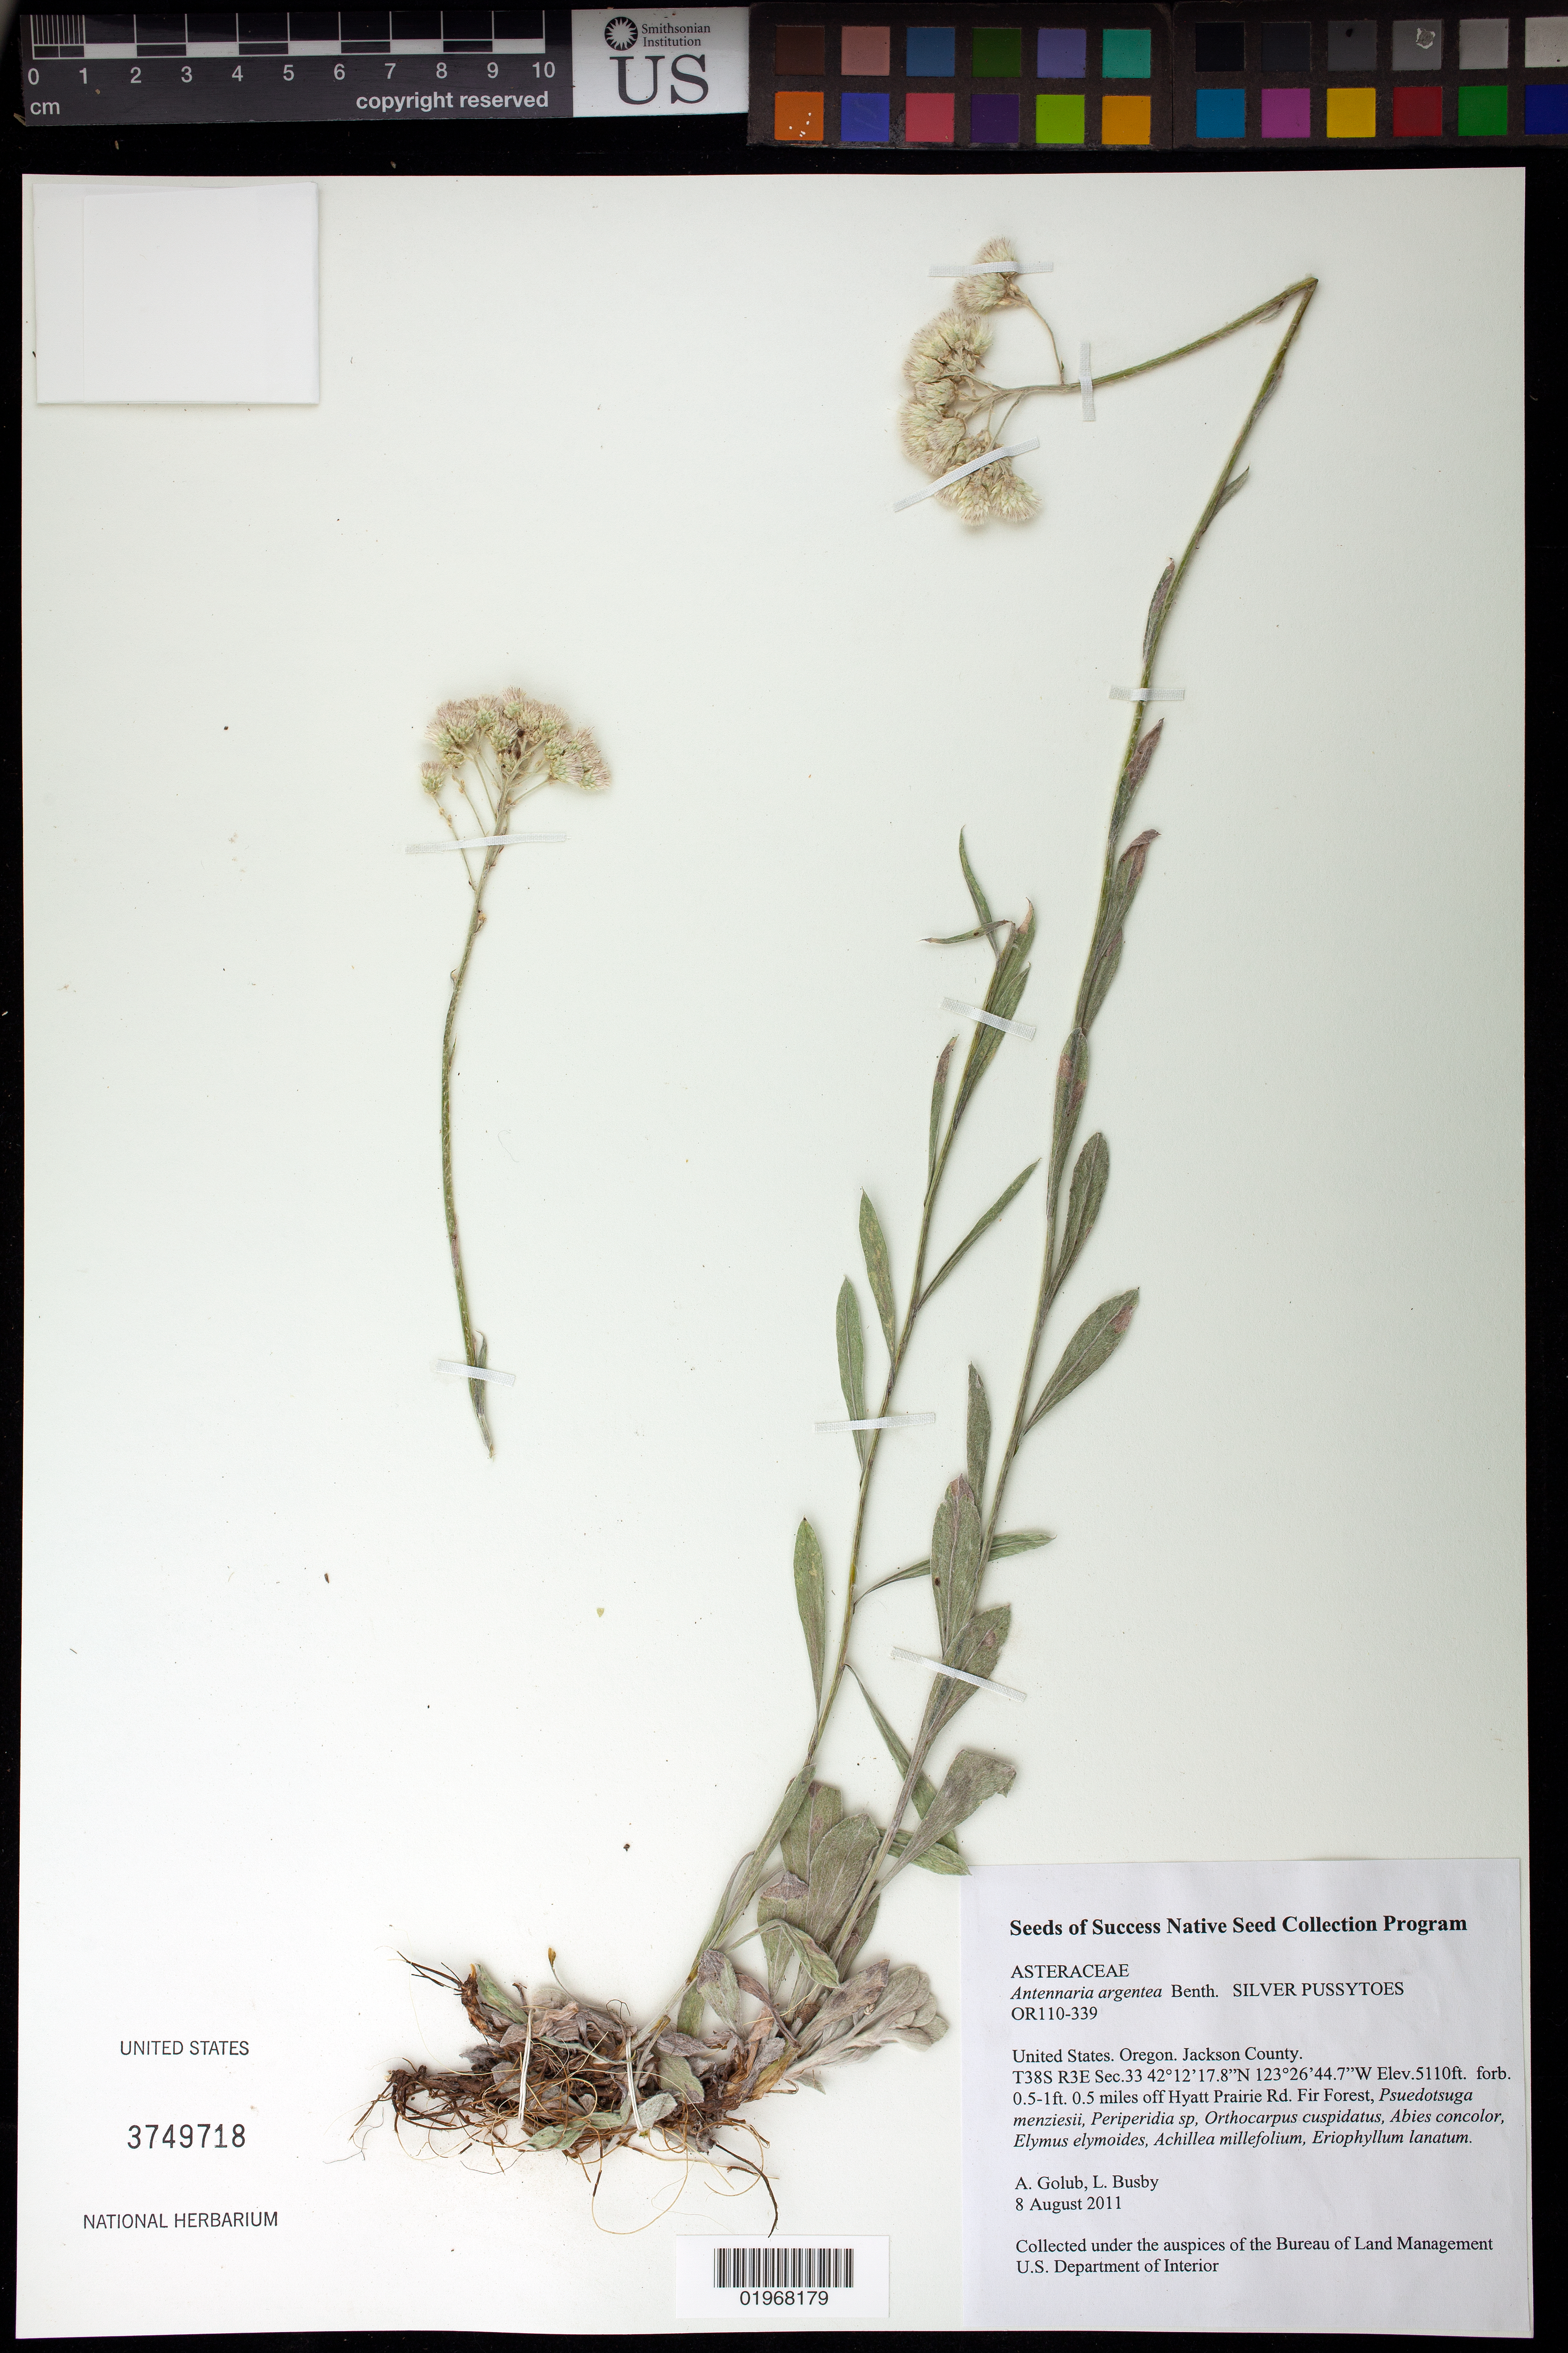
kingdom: Plantae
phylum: Tracheophyta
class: Magnoliopsida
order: Asterales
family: Asteraceae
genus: Antennaria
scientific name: Antennaria argentea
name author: Benth.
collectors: A. Golub & L. Busby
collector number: OR110-339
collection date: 2011-08-08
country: United States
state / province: Oregon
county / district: Jackson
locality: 0.5 mi. off Hyatt Prairie Rd. T38S R3E sec. 33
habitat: Fir Forest. With Periperidia sp., Abies concolor, Elymus elymoides, ect.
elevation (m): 1558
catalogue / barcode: US 3749718